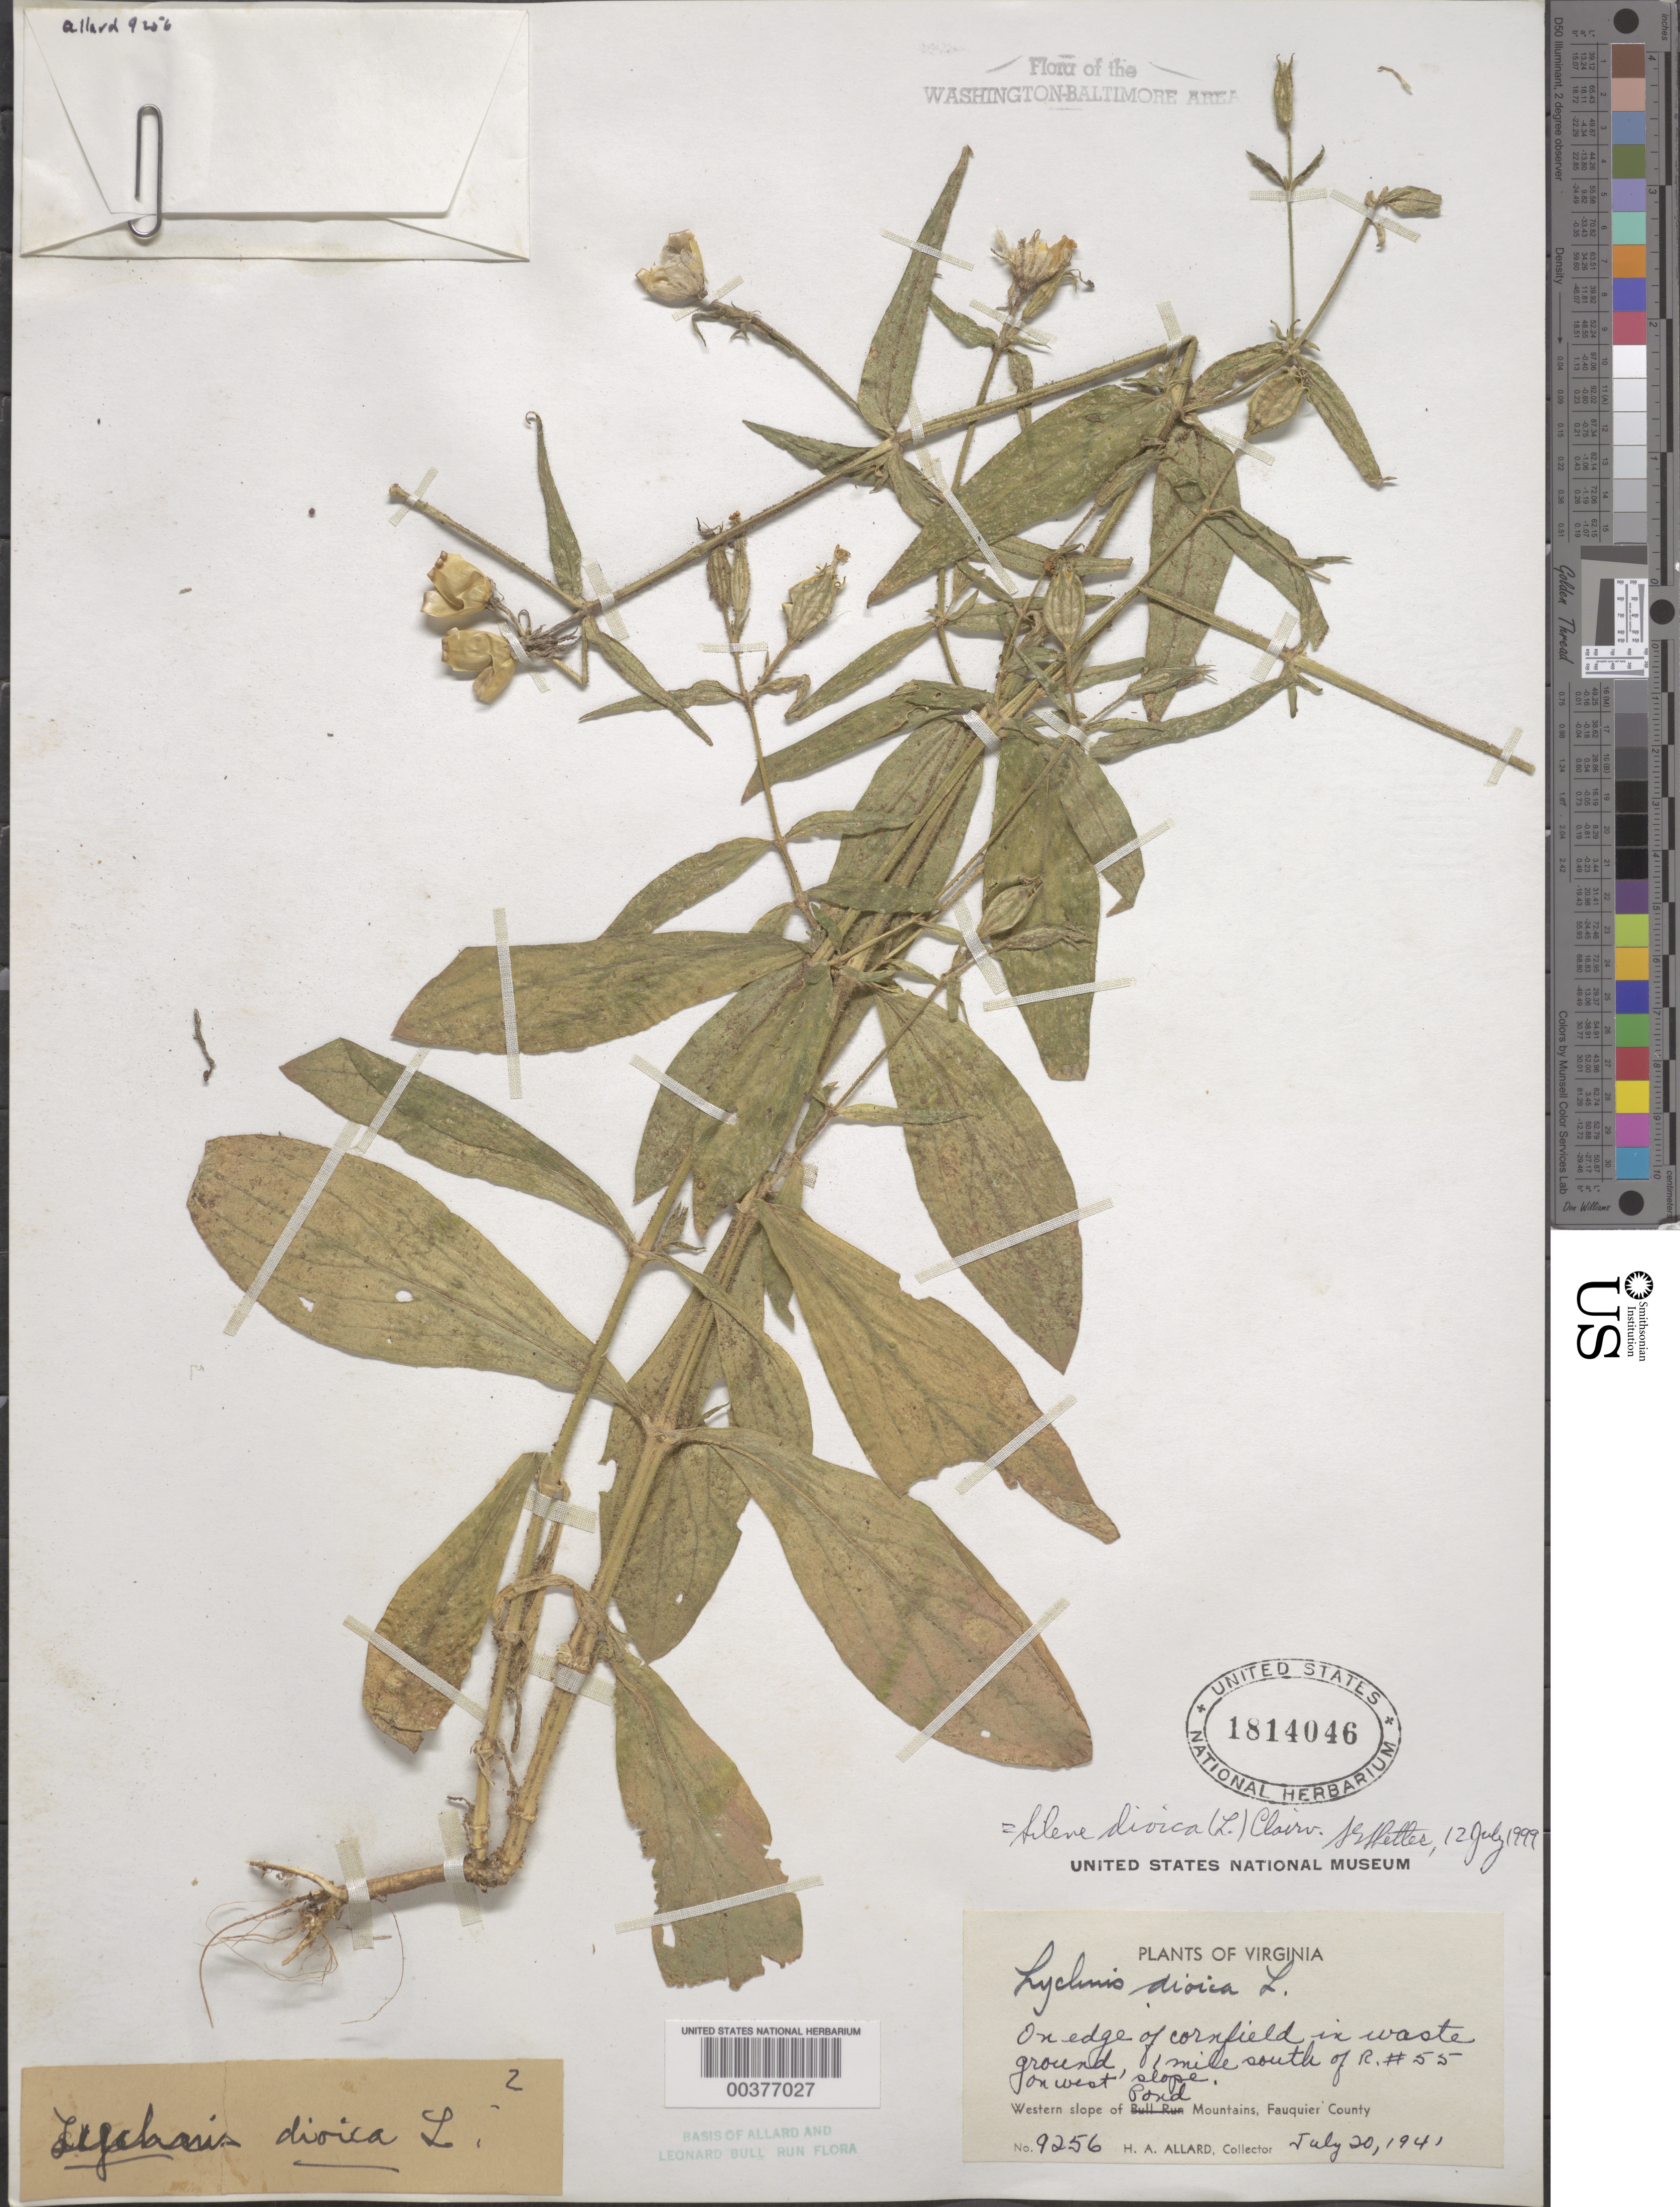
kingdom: Plantae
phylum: Tracheophyta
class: Magnoliopsida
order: Caryophyllales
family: Caryophyllaceae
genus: Silene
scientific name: Silene dioica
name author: (L.) Clairv.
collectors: H. A. Allard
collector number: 9256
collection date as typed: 20 Jul 1941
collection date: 1941-07-20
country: United States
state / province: Virginia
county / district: Fauquier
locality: South of Route 55, Pond Mountains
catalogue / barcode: US 1814046